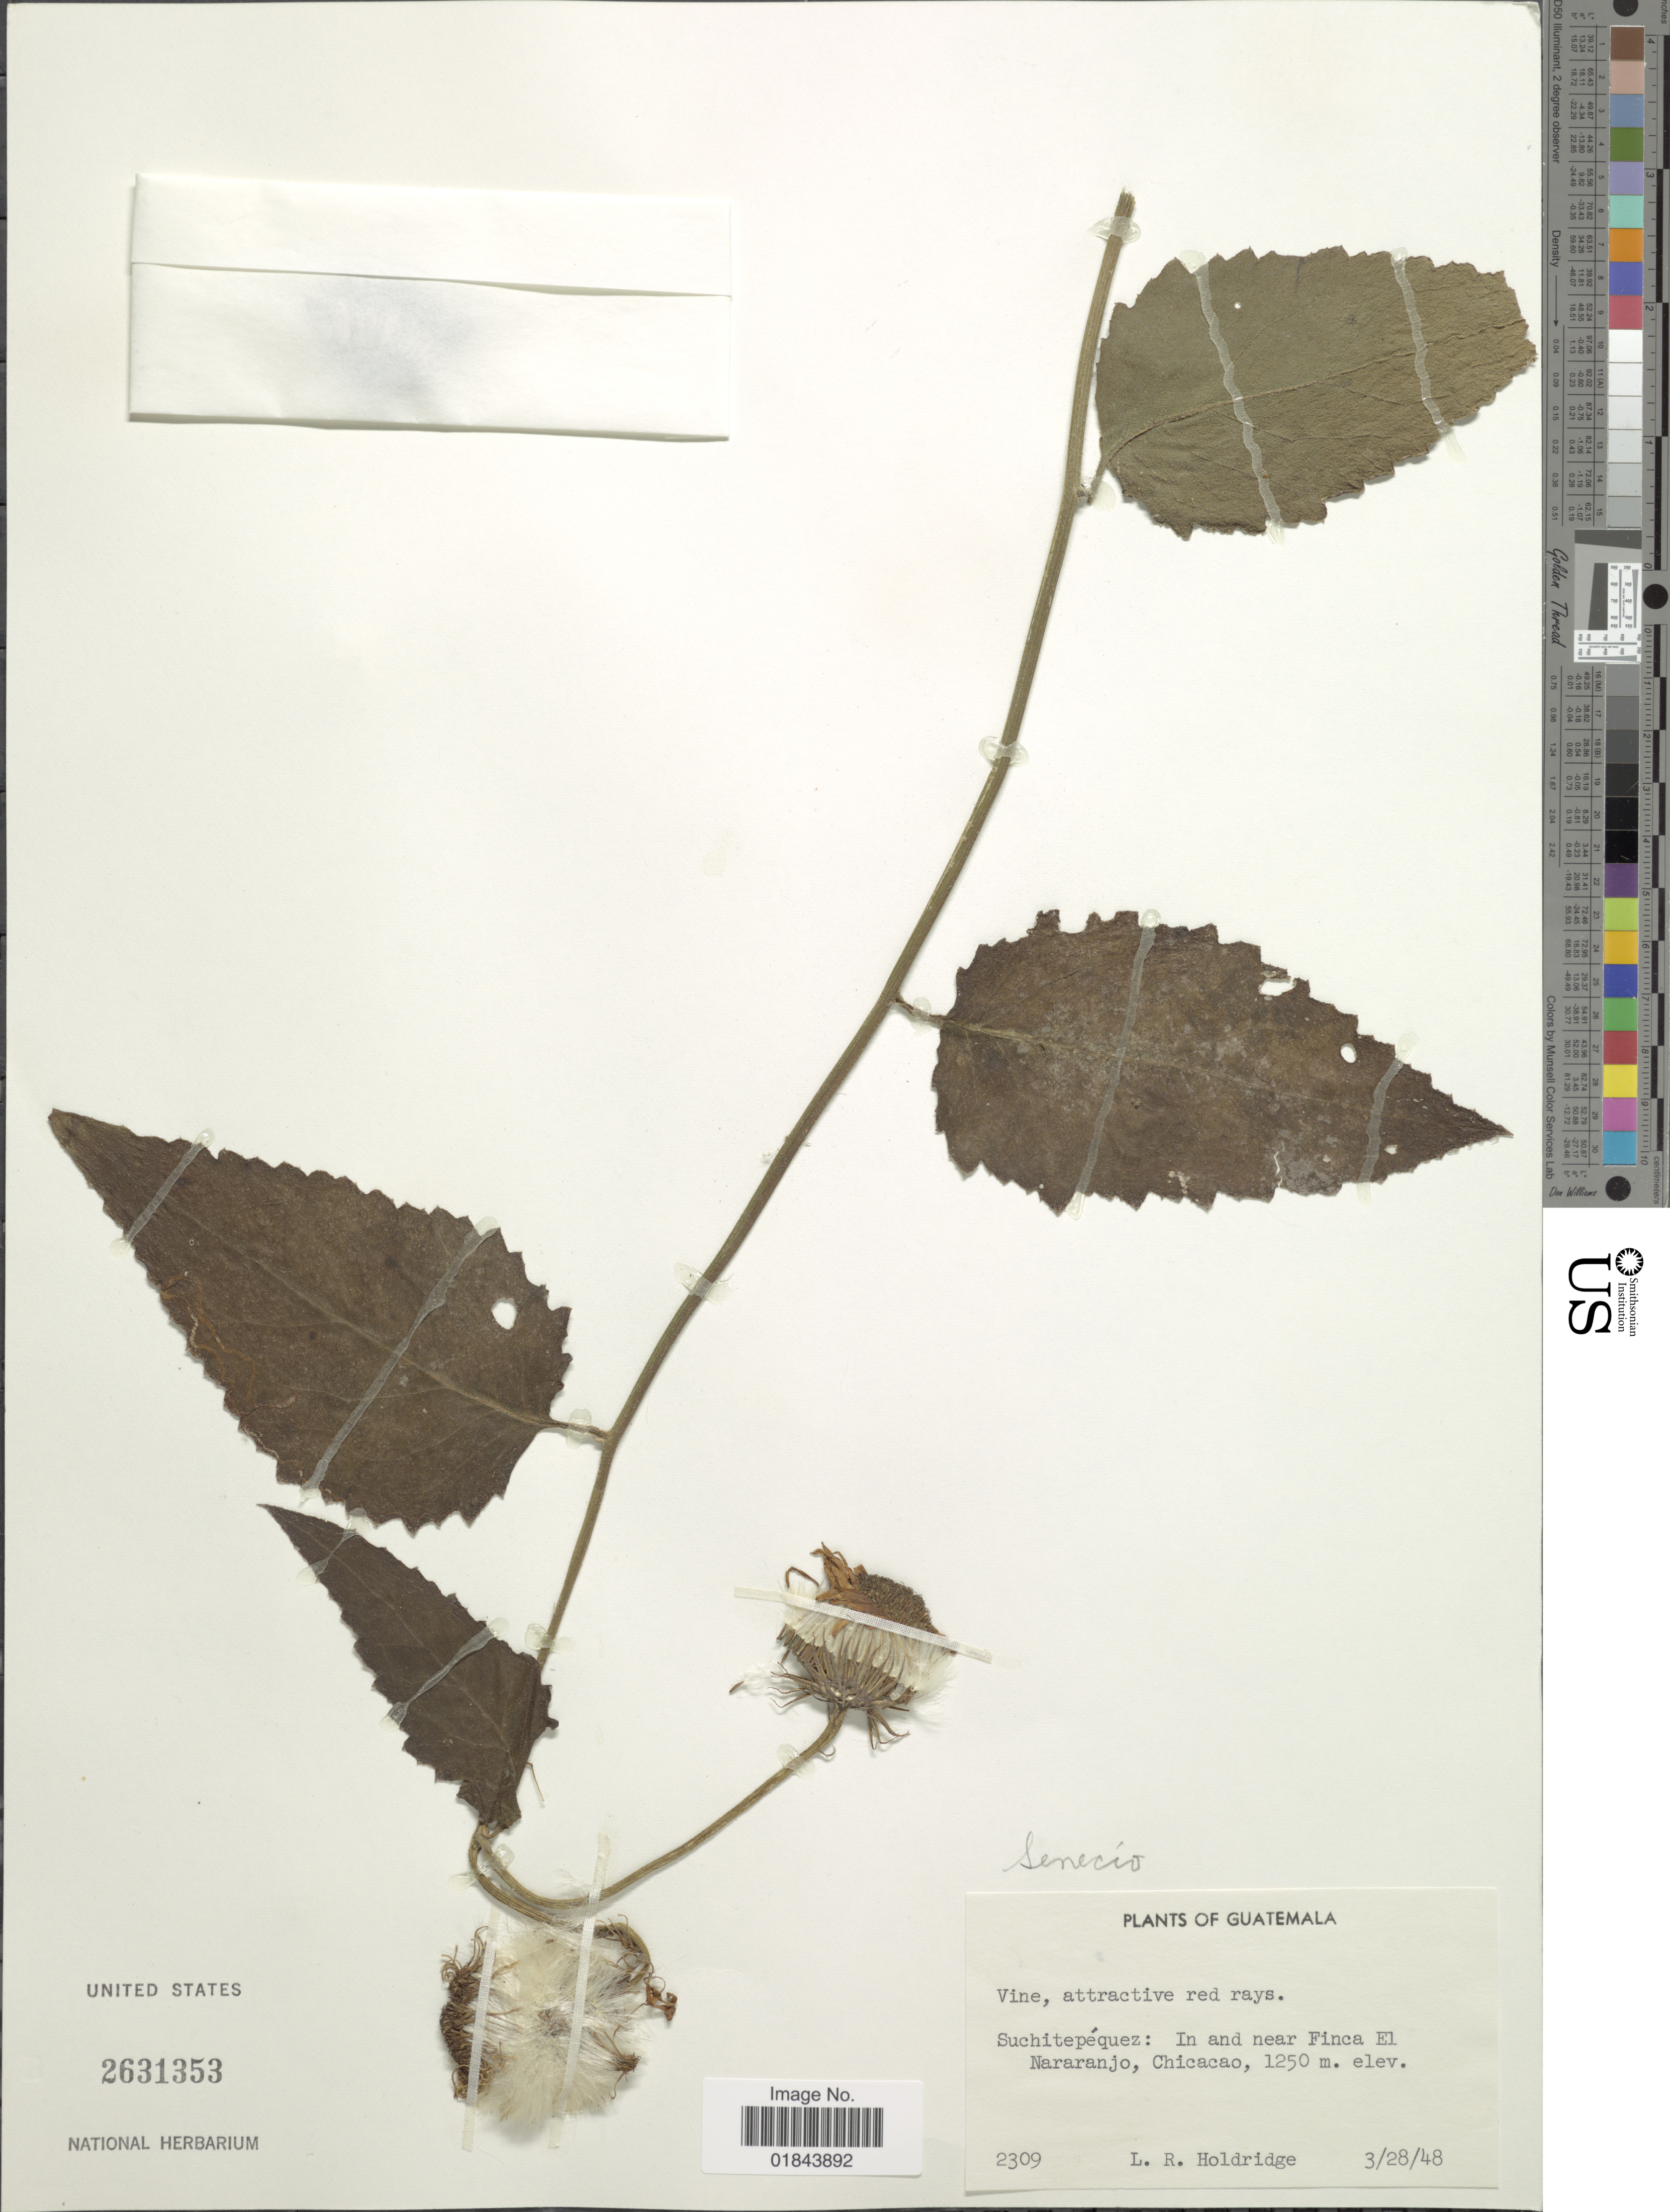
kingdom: Plantae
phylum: Tracheophyta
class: Magnoliopsida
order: Asterales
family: Asteraceae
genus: Pseudogynoxys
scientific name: Pseudogynoxys cummingii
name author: (Benth.) H. Rob. & Cuatrec.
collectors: L. Holdridge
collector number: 2309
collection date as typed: Transcribed d/m/y: 28/3/48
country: Guatemala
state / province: Suchitepéquez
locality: Suchitepéquez: In and near Finca El Nararanjo, Chicacao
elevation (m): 1250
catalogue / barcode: US 2631353